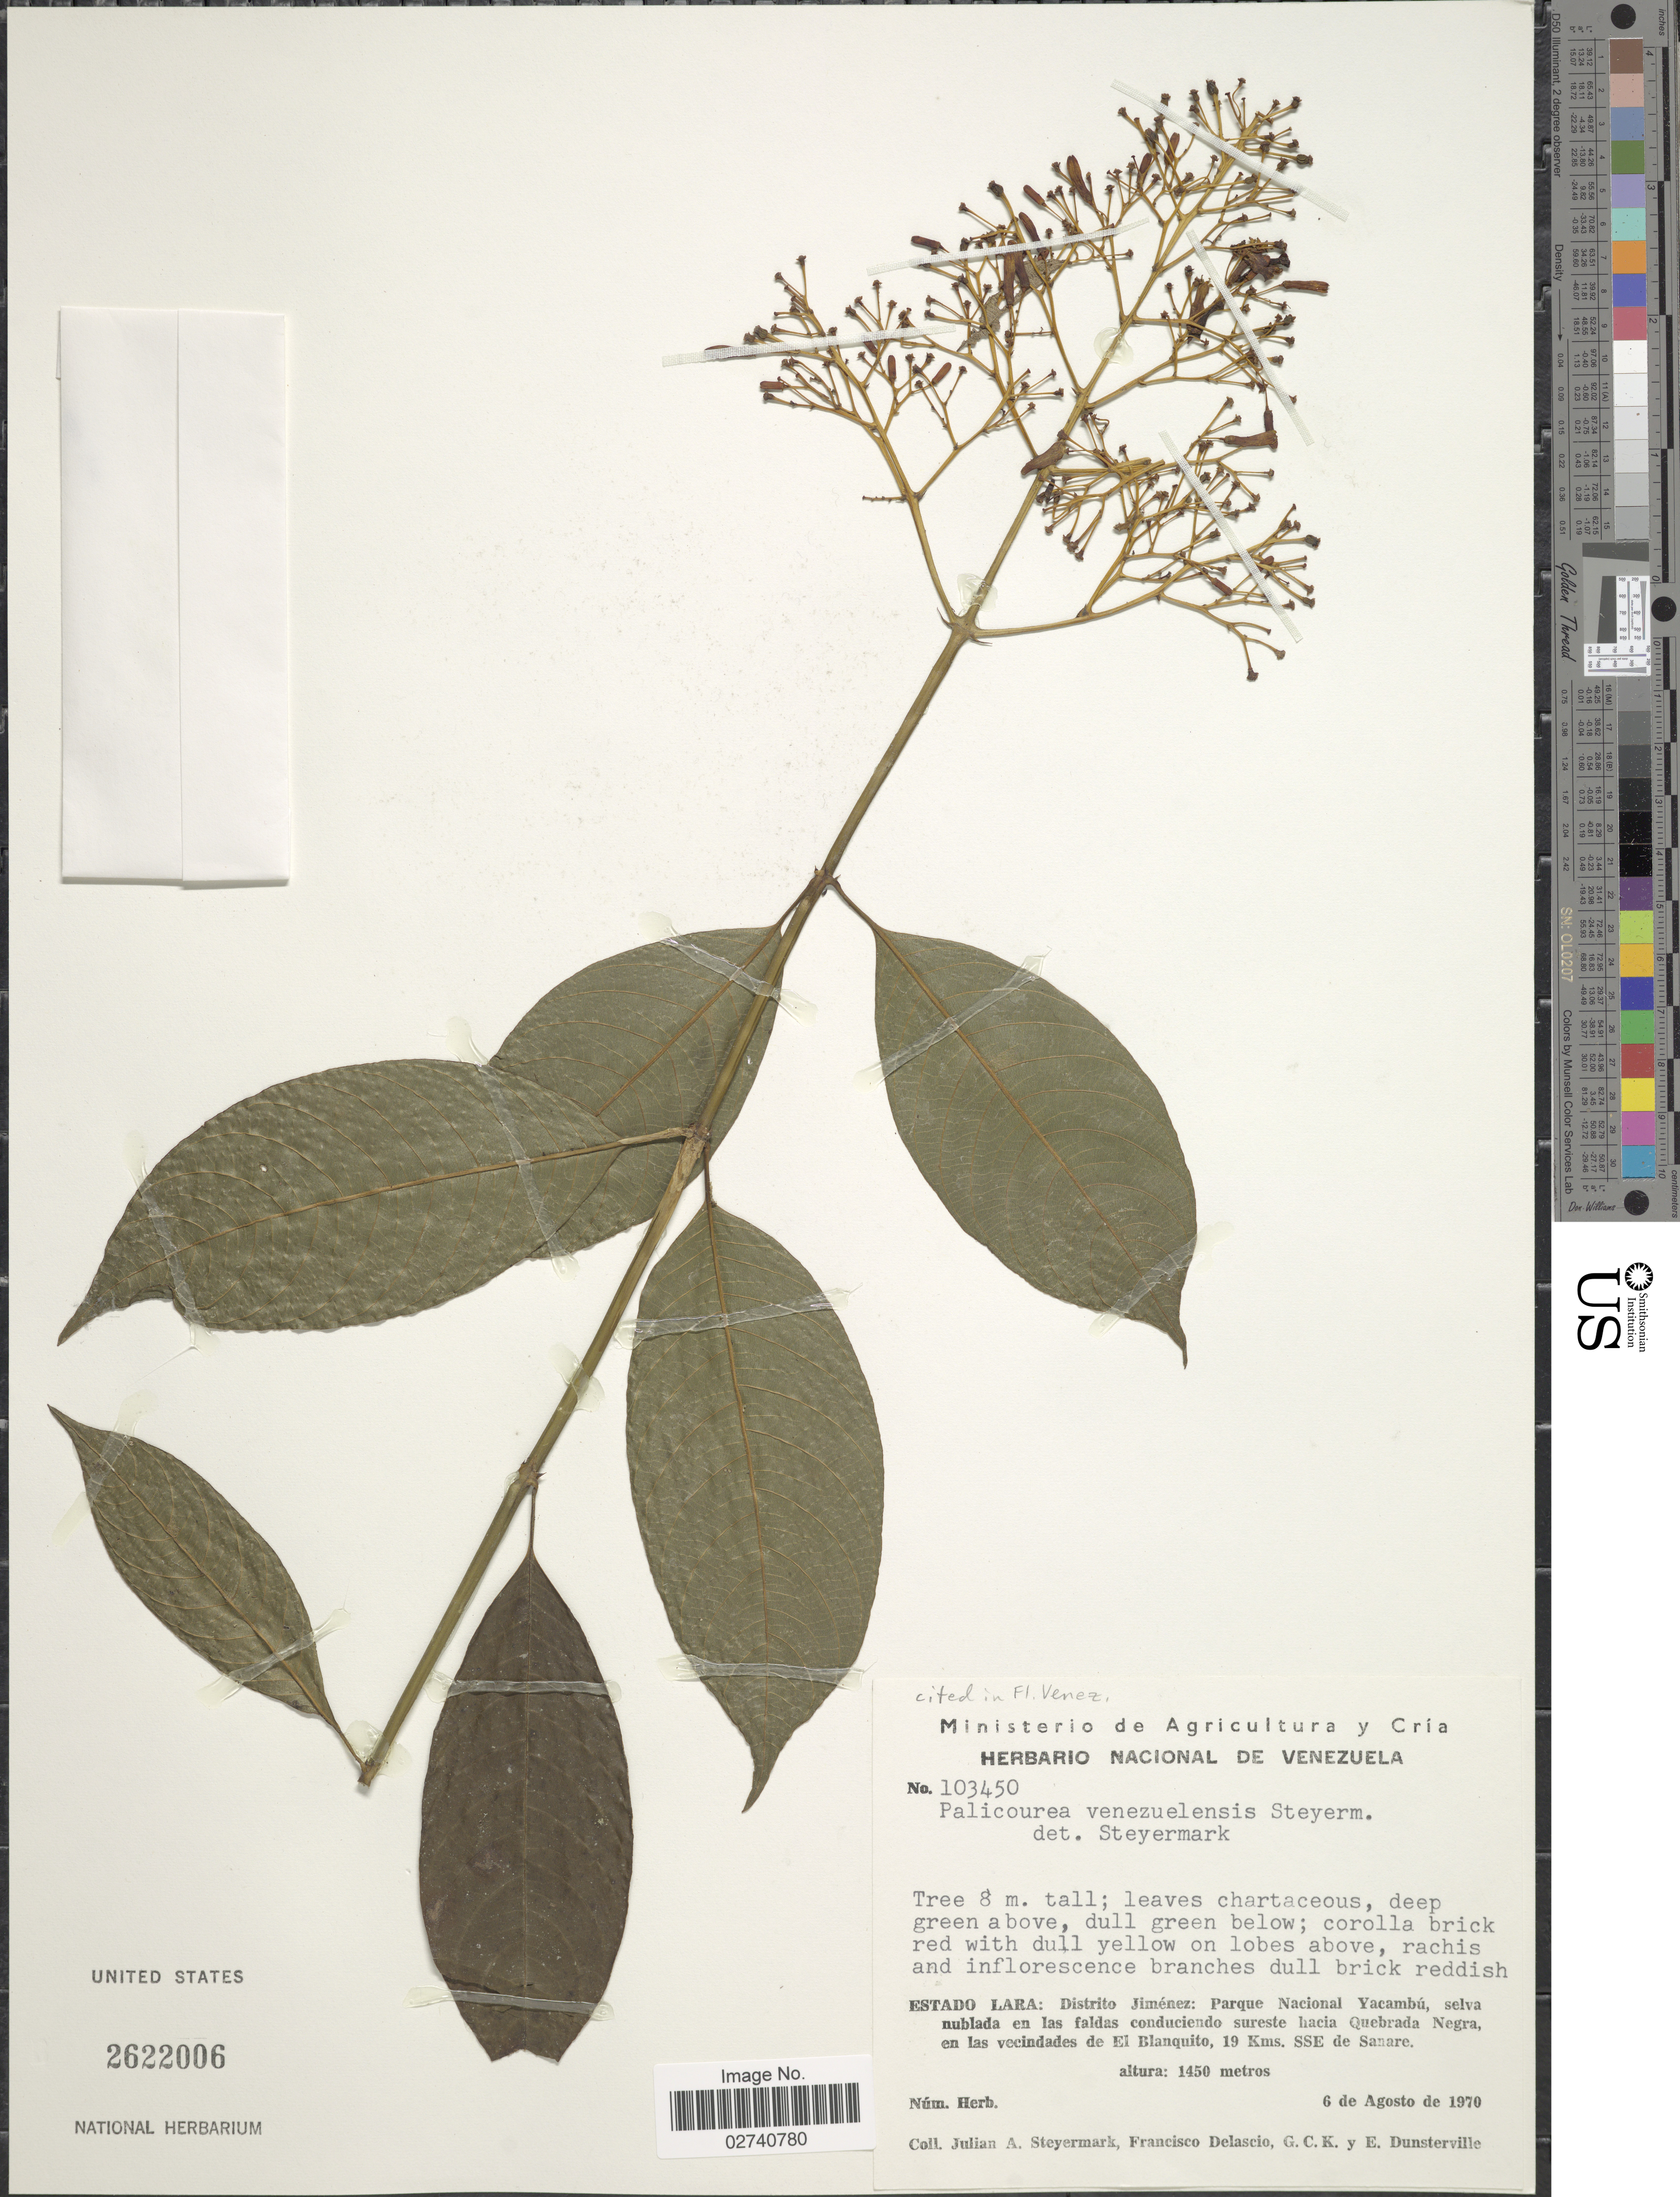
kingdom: Plantae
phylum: Tracheophyta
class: Magnoliopsida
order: Gentianales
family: Rubiaceae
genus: Palicourea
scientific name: Palicourea venezuelensis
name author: Steyerm.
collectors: J. Steyermark, F. Delascio, G. C. K. Dunsterville & E. Dunsterville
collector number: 103450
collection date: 1970-08-06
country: Venezuela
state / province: Lara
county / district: Jiménez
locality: Distrito Jimenez: Parque Nacional Yacambu, selva nubalda en las faldas conduciendo sureste hacia Quebrada Negra en las vecindades de El Blanquito, 19 kms. SSE de Sanare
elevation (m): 1450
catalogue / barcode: US 2622006